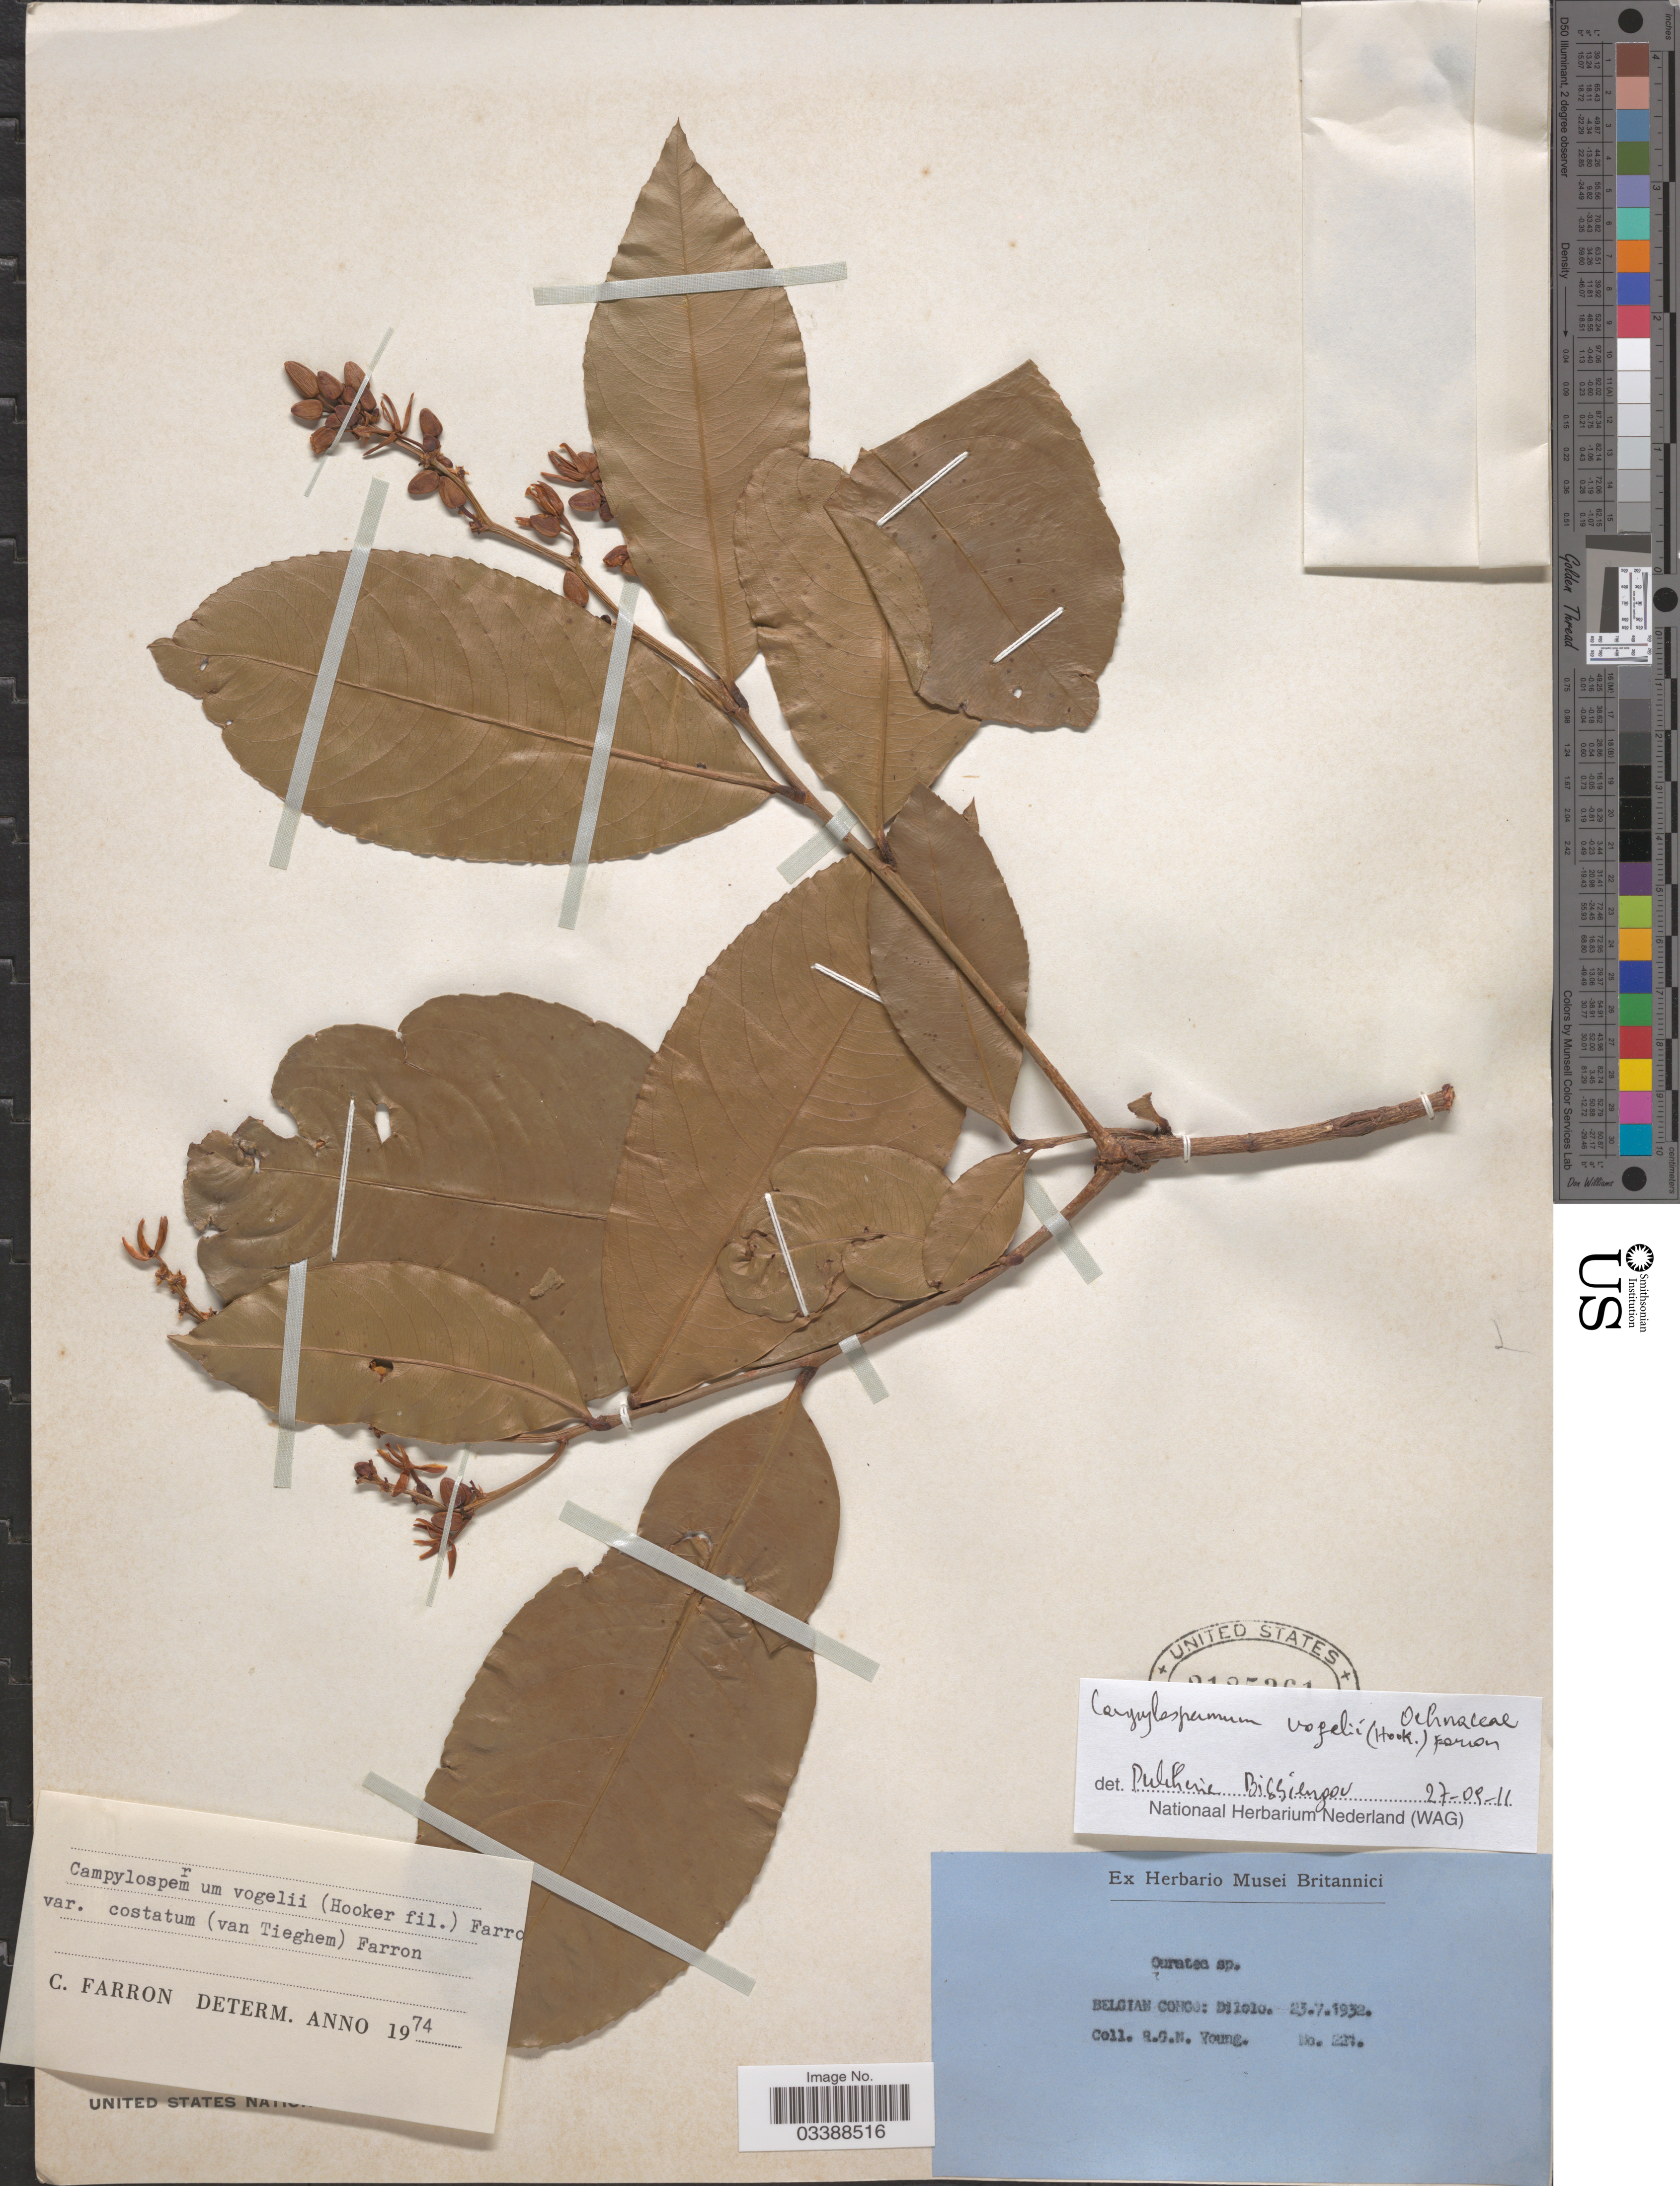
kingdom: Plantae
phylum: Tracheophyta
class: Magnoliopsida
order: Malpighiales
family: Ochnaceae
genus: Campylospermum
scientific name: Campylospermum vogelii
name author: (L.H. Hooker) Farron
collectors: R. Young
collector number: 221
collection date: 1932-07-23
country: Congo, Democratic Republic of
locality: Belgian Congo: Dilolo.